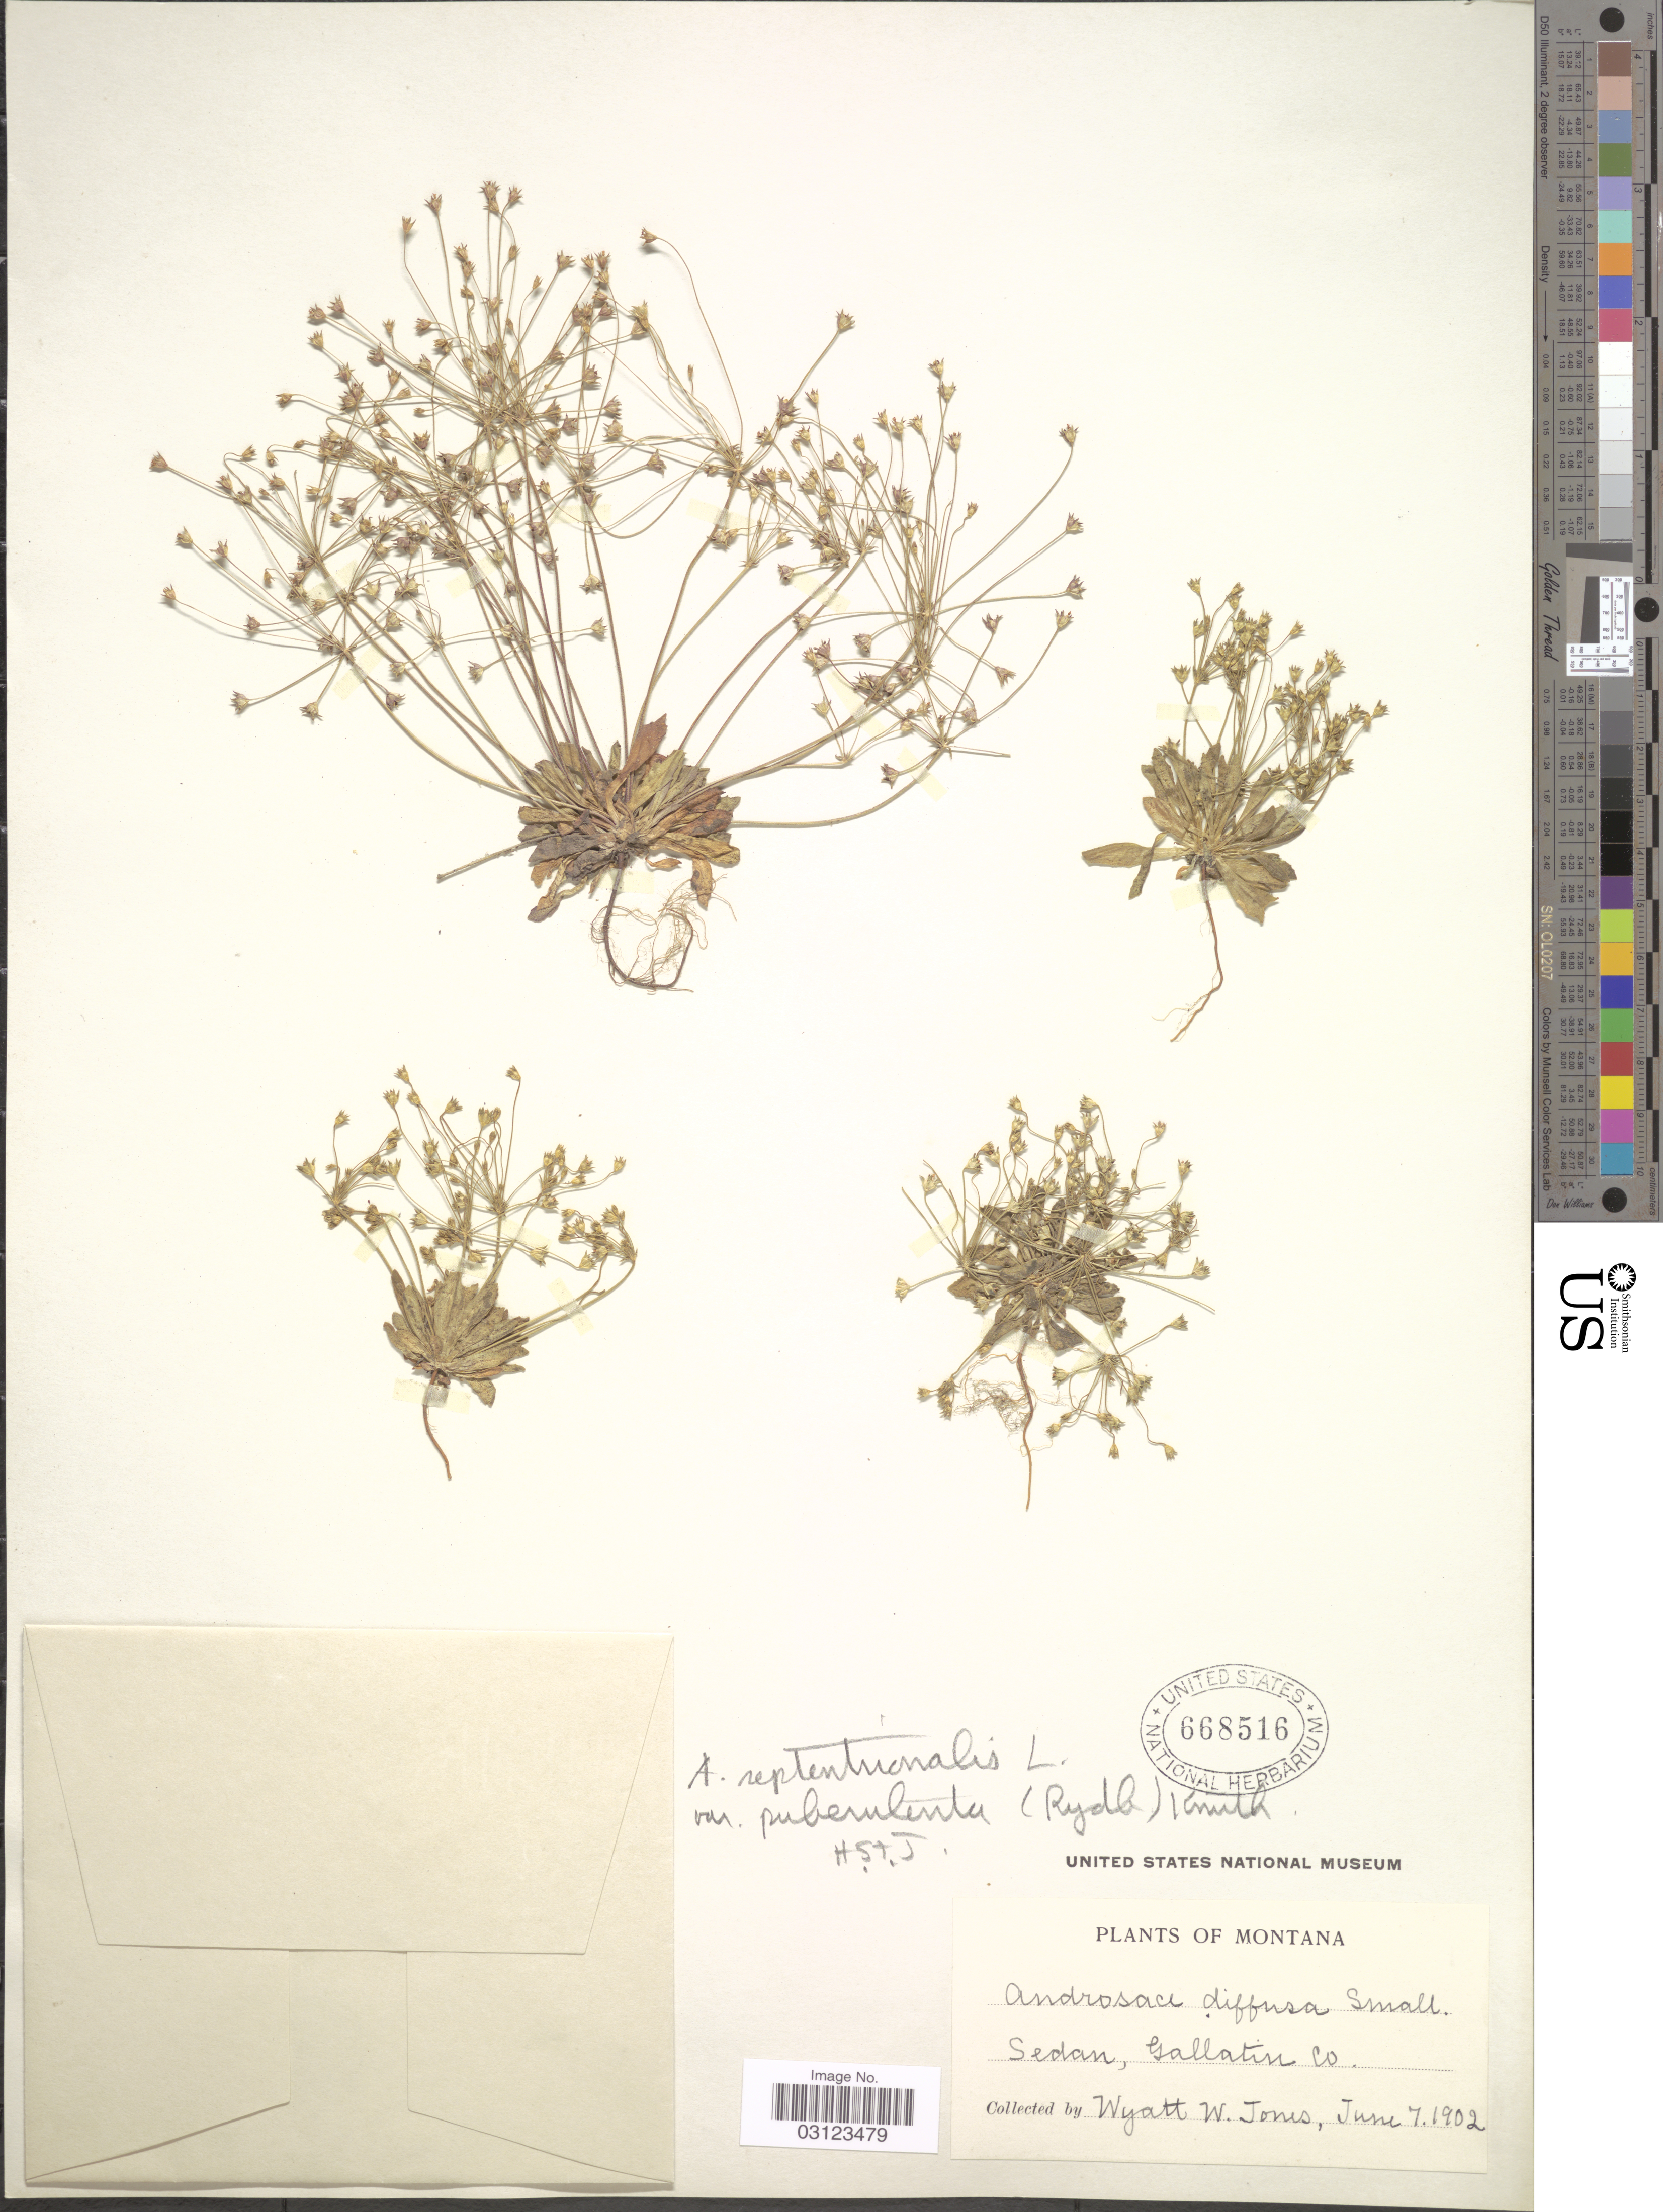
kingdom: Plantae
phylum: Tracheophyta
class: Magnoliopsida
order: Ericales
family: Primulaceae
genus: Androsace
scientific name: Androsace septentrionalis var. puberulenta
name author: (Rydb.) R. Knuth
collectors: W. W. Jones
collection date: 1902-06-07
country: United States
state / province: Montana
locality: Sedan, Gallatin Co.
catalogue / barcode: US 668516